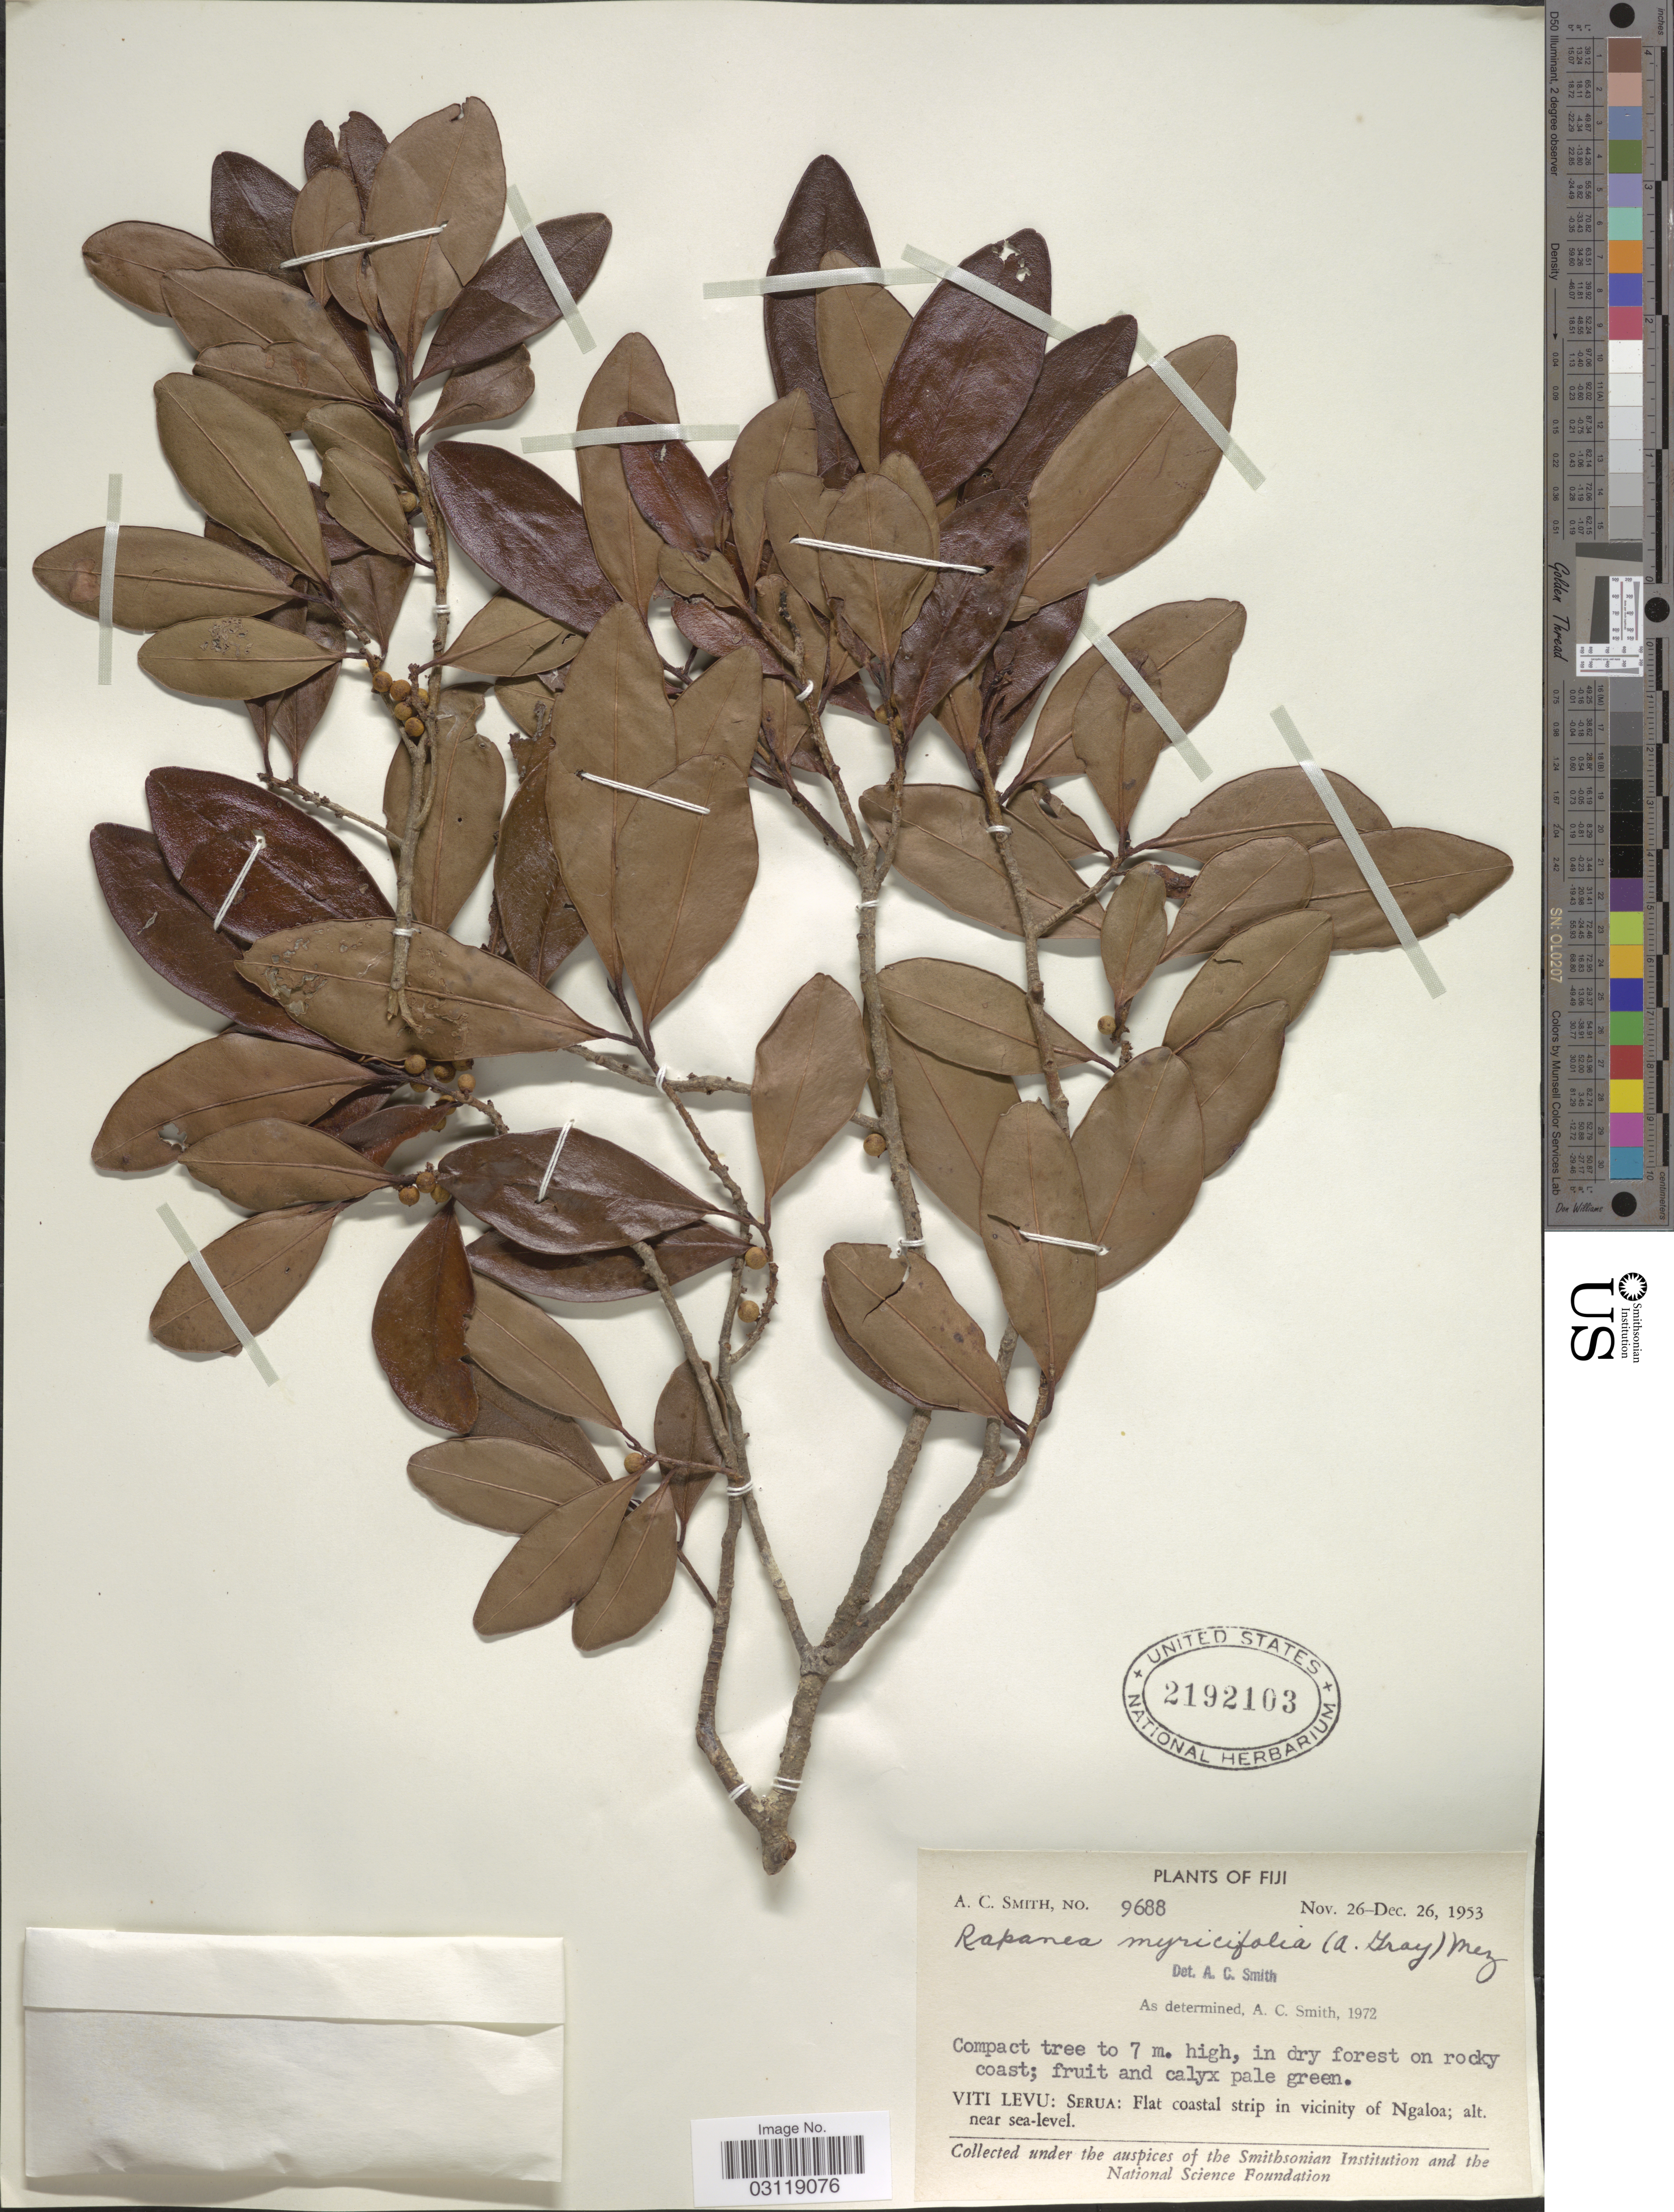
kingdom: Plantae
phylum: Tracheophyta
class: Magnoliopsida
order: Ericales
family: Primulaceae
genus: Rapanea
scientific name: Rapanea myricifolia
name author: (A. Gray) Mez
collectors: A. C. Smith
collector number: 9688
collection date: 1953-11-26/1953-12-26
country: Fiji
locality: Viti Levu: Serua: Flat coastal strip in vicinity of Ngaloa.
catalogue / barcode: US 2192103